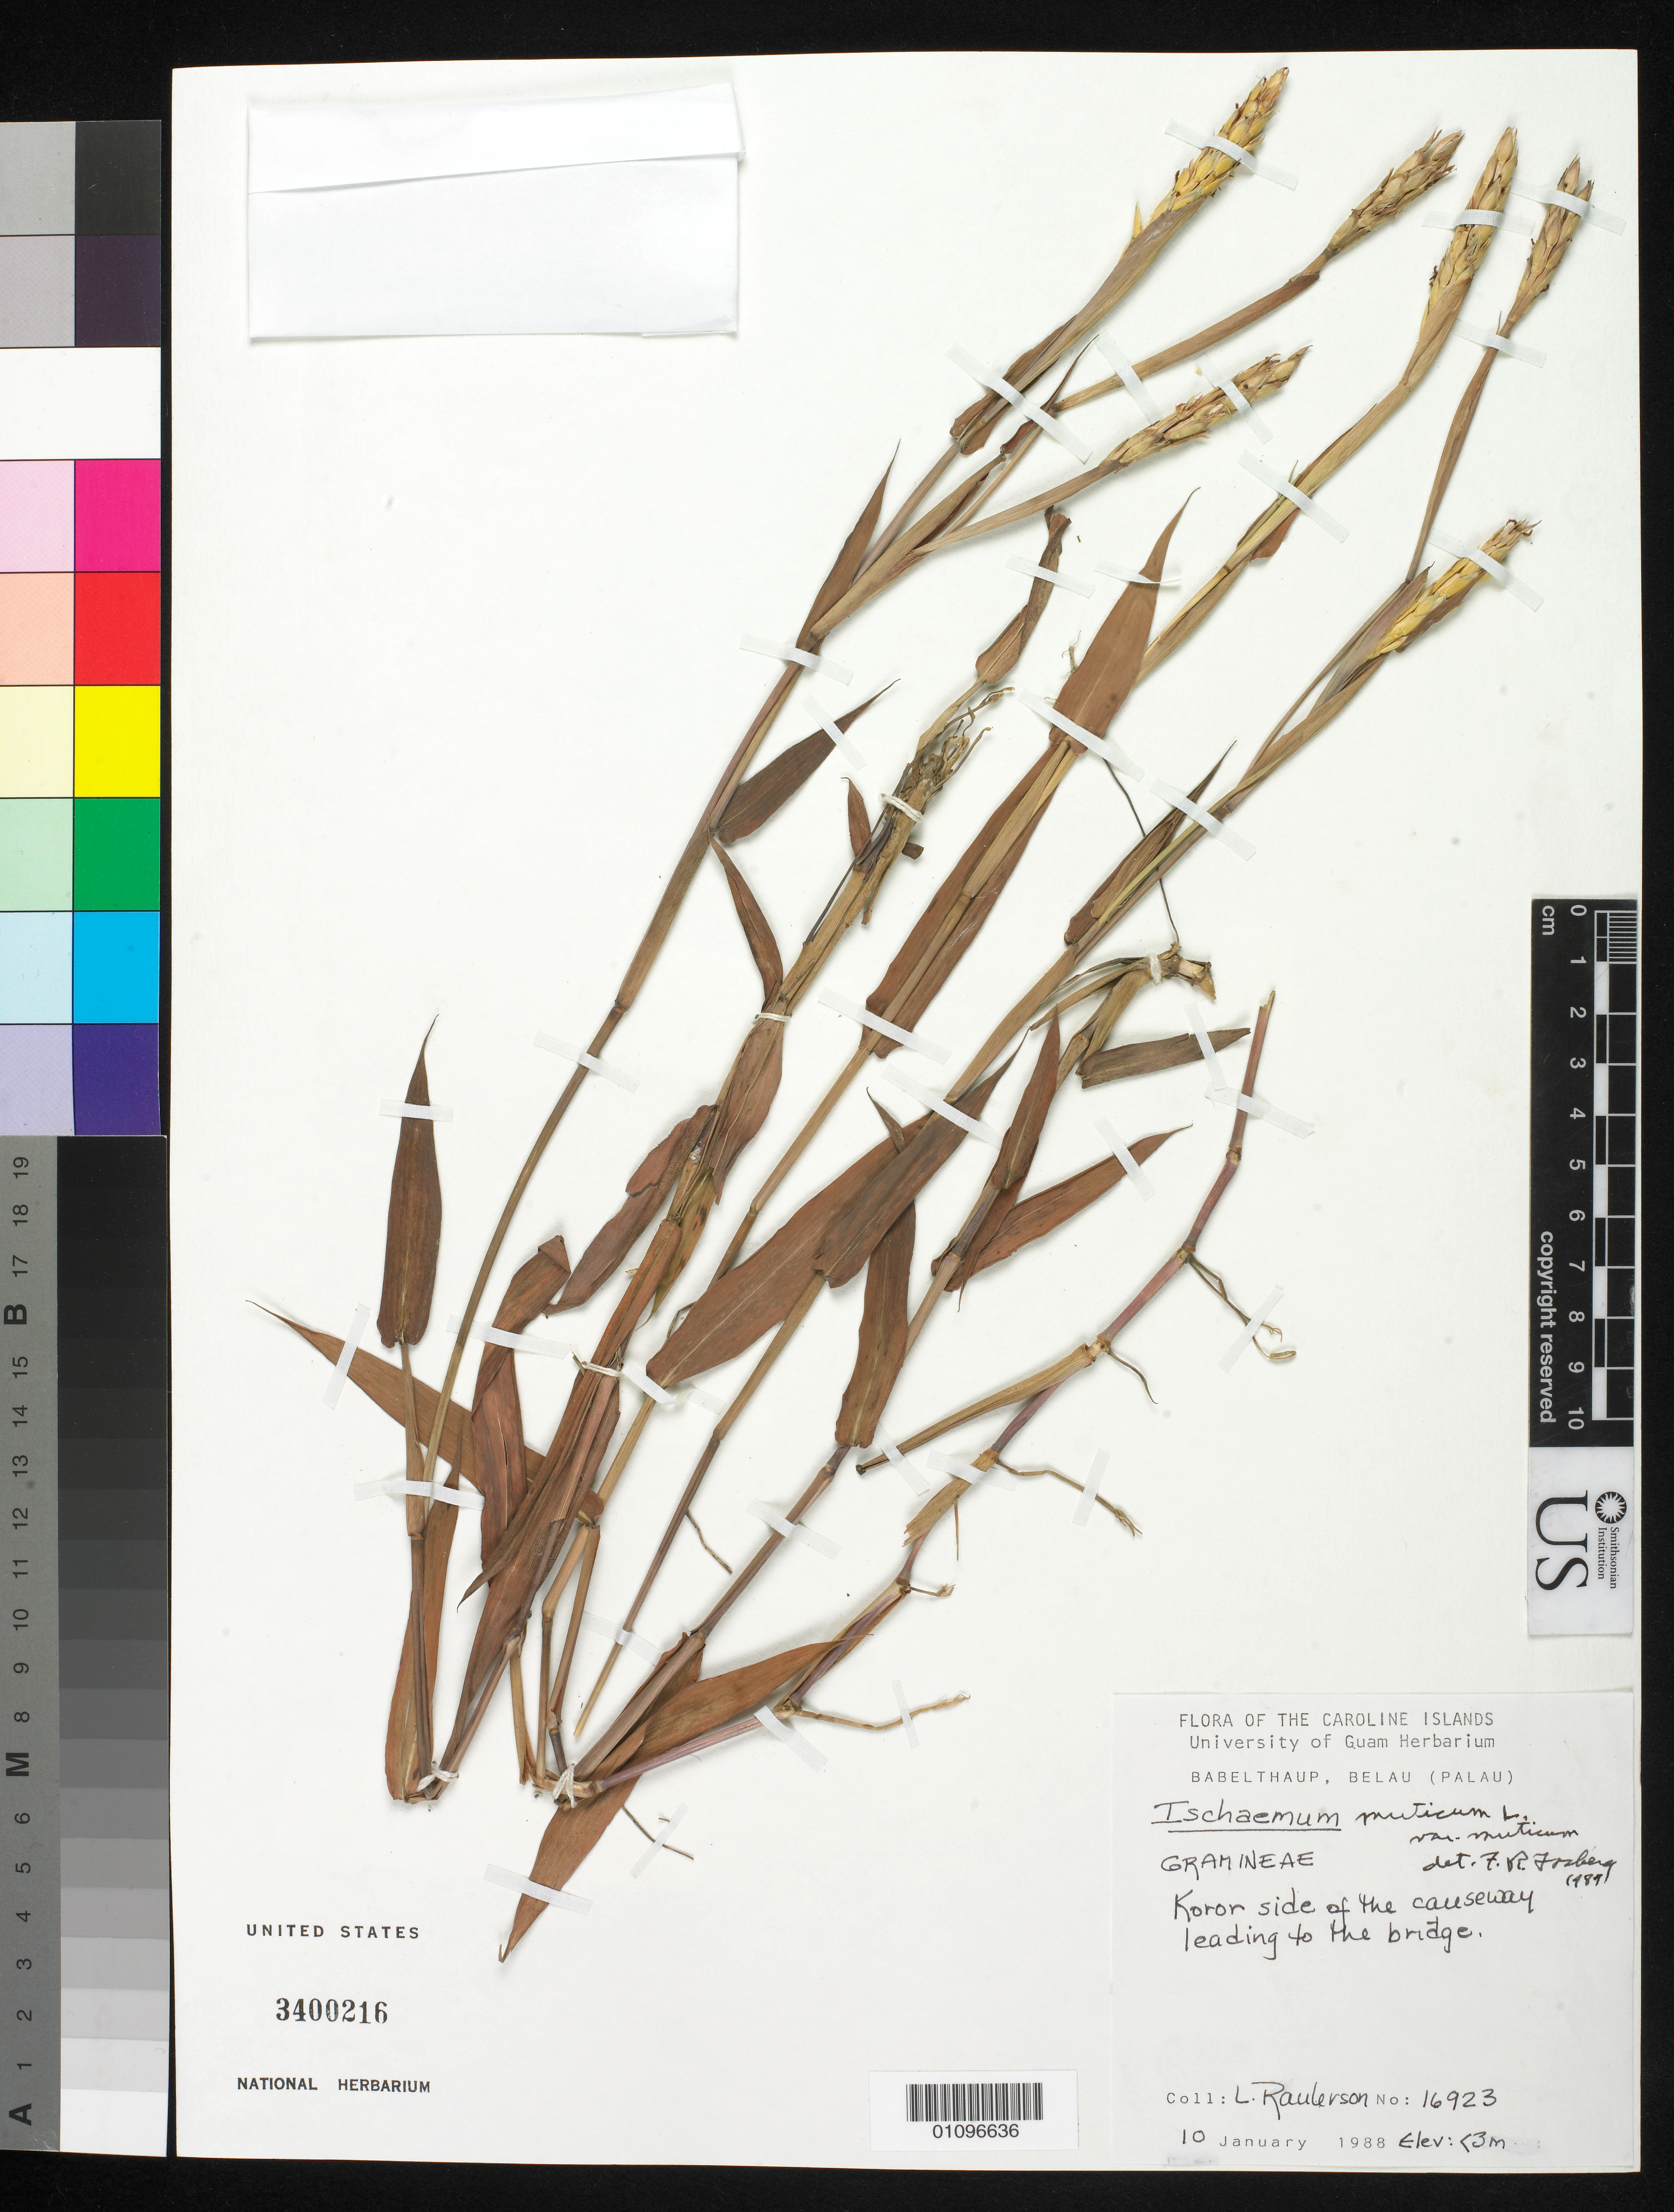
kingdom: Plantae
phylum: Tracheophyta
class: Liliopsida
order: Poales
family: Poaceae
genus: Ischaemum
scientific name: Ischaemum muticum var. muticum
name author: Fosberg & Sachet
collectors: L. Raulerson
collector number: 16923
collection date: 1988-01-10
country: Palau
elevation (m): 3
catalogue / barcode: US 3400216